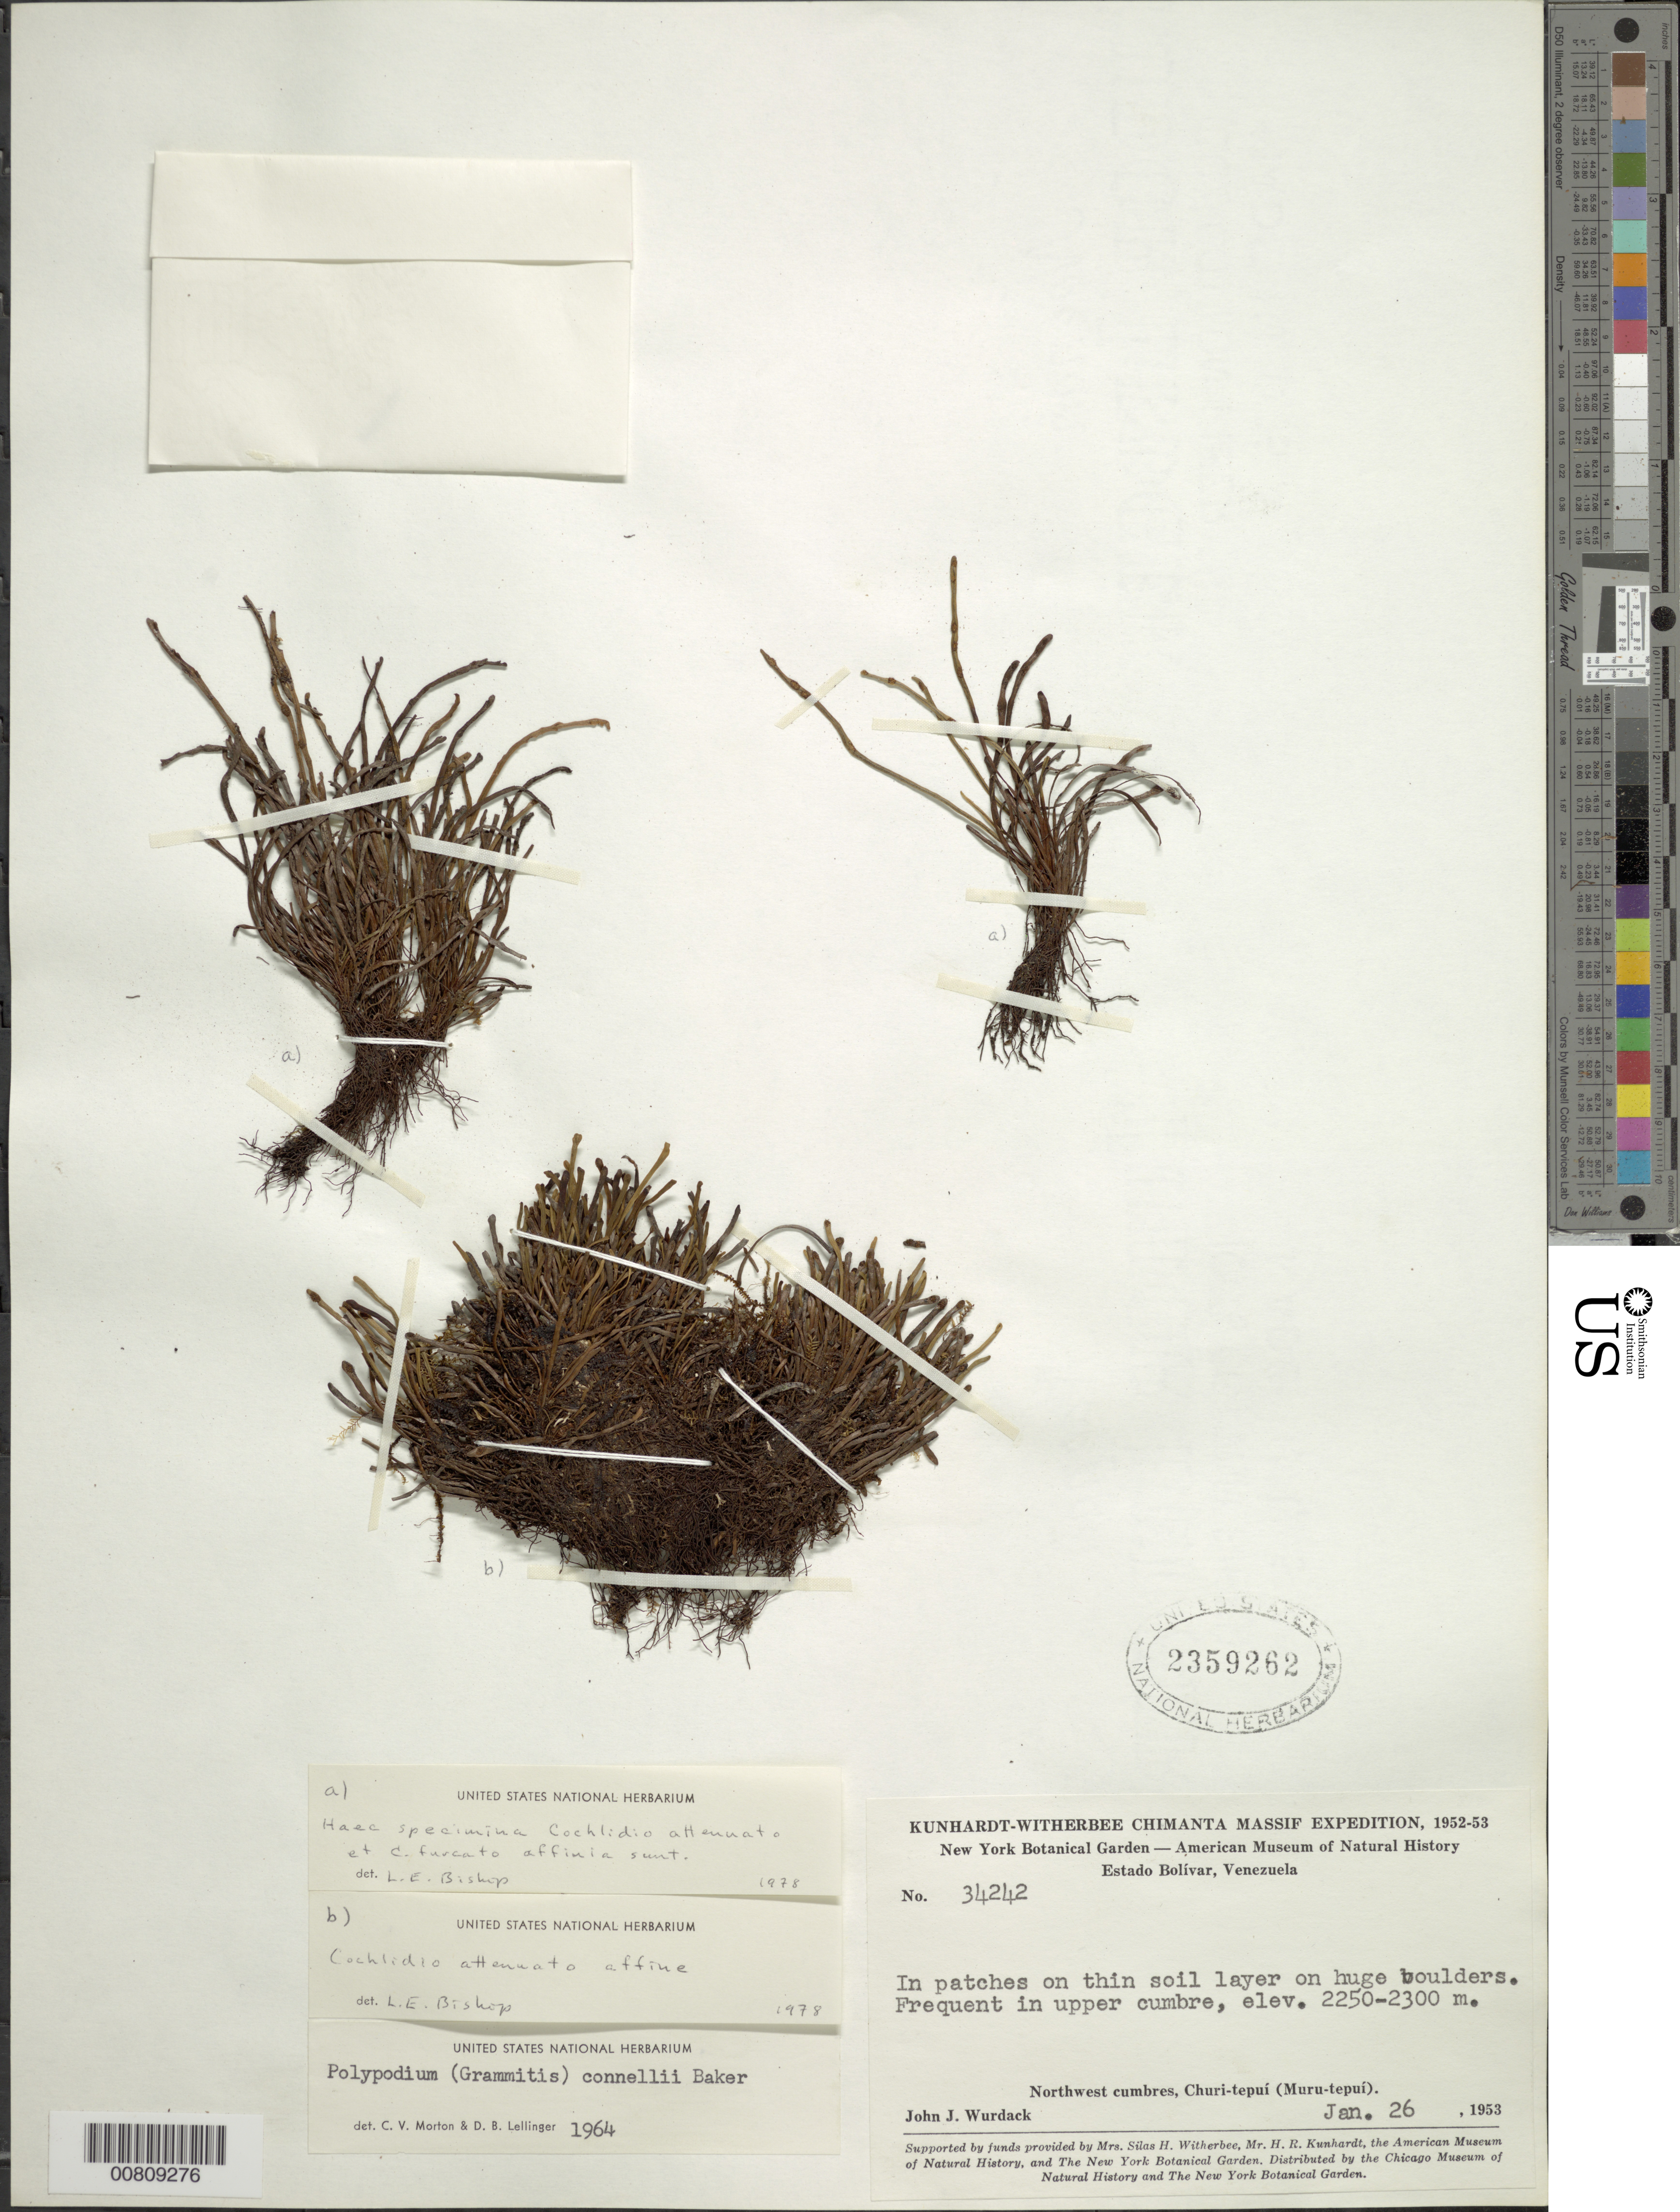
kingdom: Plantae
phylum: Tracheophyta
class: Polypodiopsida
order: Polypodiales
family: Polypodiaceae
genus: Cochlidium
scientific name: Cochlidium attenuatum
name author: A.C. Sm.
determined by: Bishop, L. E.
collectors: J. J. Wurdack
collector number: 34242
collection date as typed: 26-Jan-53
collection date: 1953-01-26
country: Venezuela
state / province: Bolívar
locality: Churi-tepuí (Muru-tepuí)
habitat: In patches in thin soil layer on huge boulders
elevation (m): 2250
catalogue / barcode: US 2359262